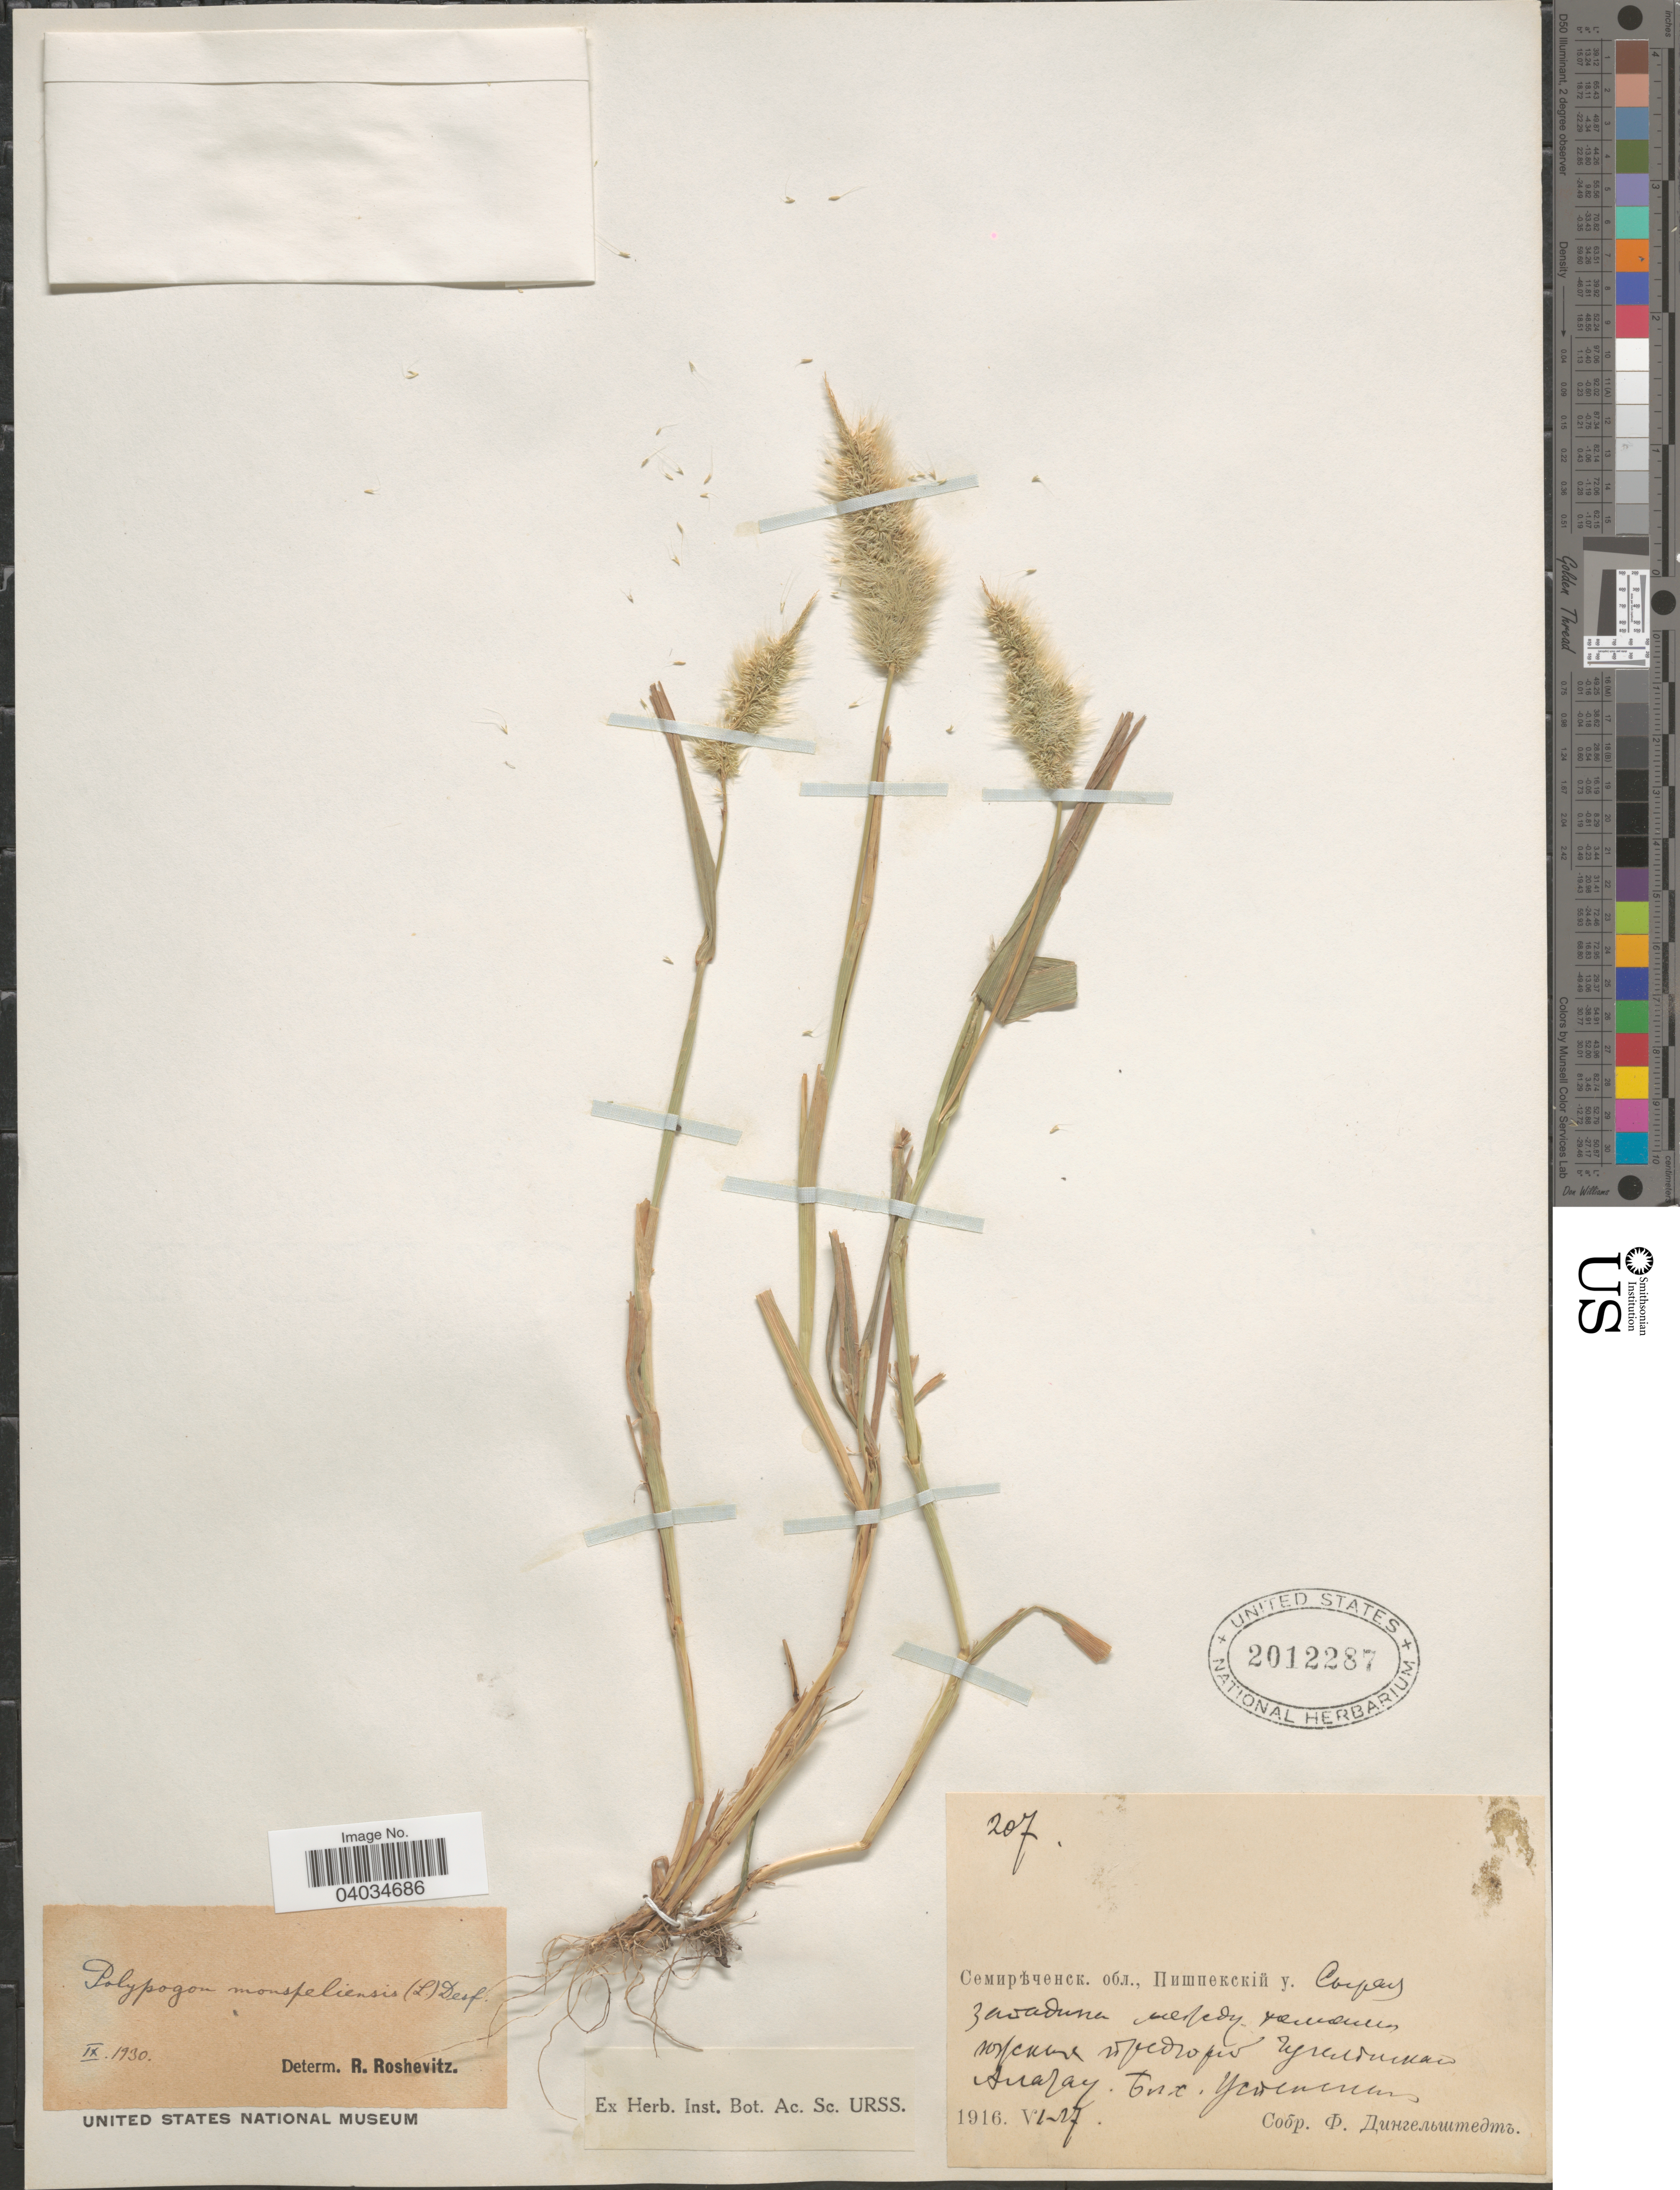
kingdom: Plantae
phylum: Tracheophyta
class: Liliopsida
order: Poales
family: Poaceae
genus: Polypogon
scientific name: Polypogon monspeliensis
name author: (L.) Desf.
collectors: F. Dingelshtedt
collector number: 207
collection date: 1916-06-27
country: Kyrgyzstan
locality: Pishpekskiy uezd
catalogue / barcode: US 2012287